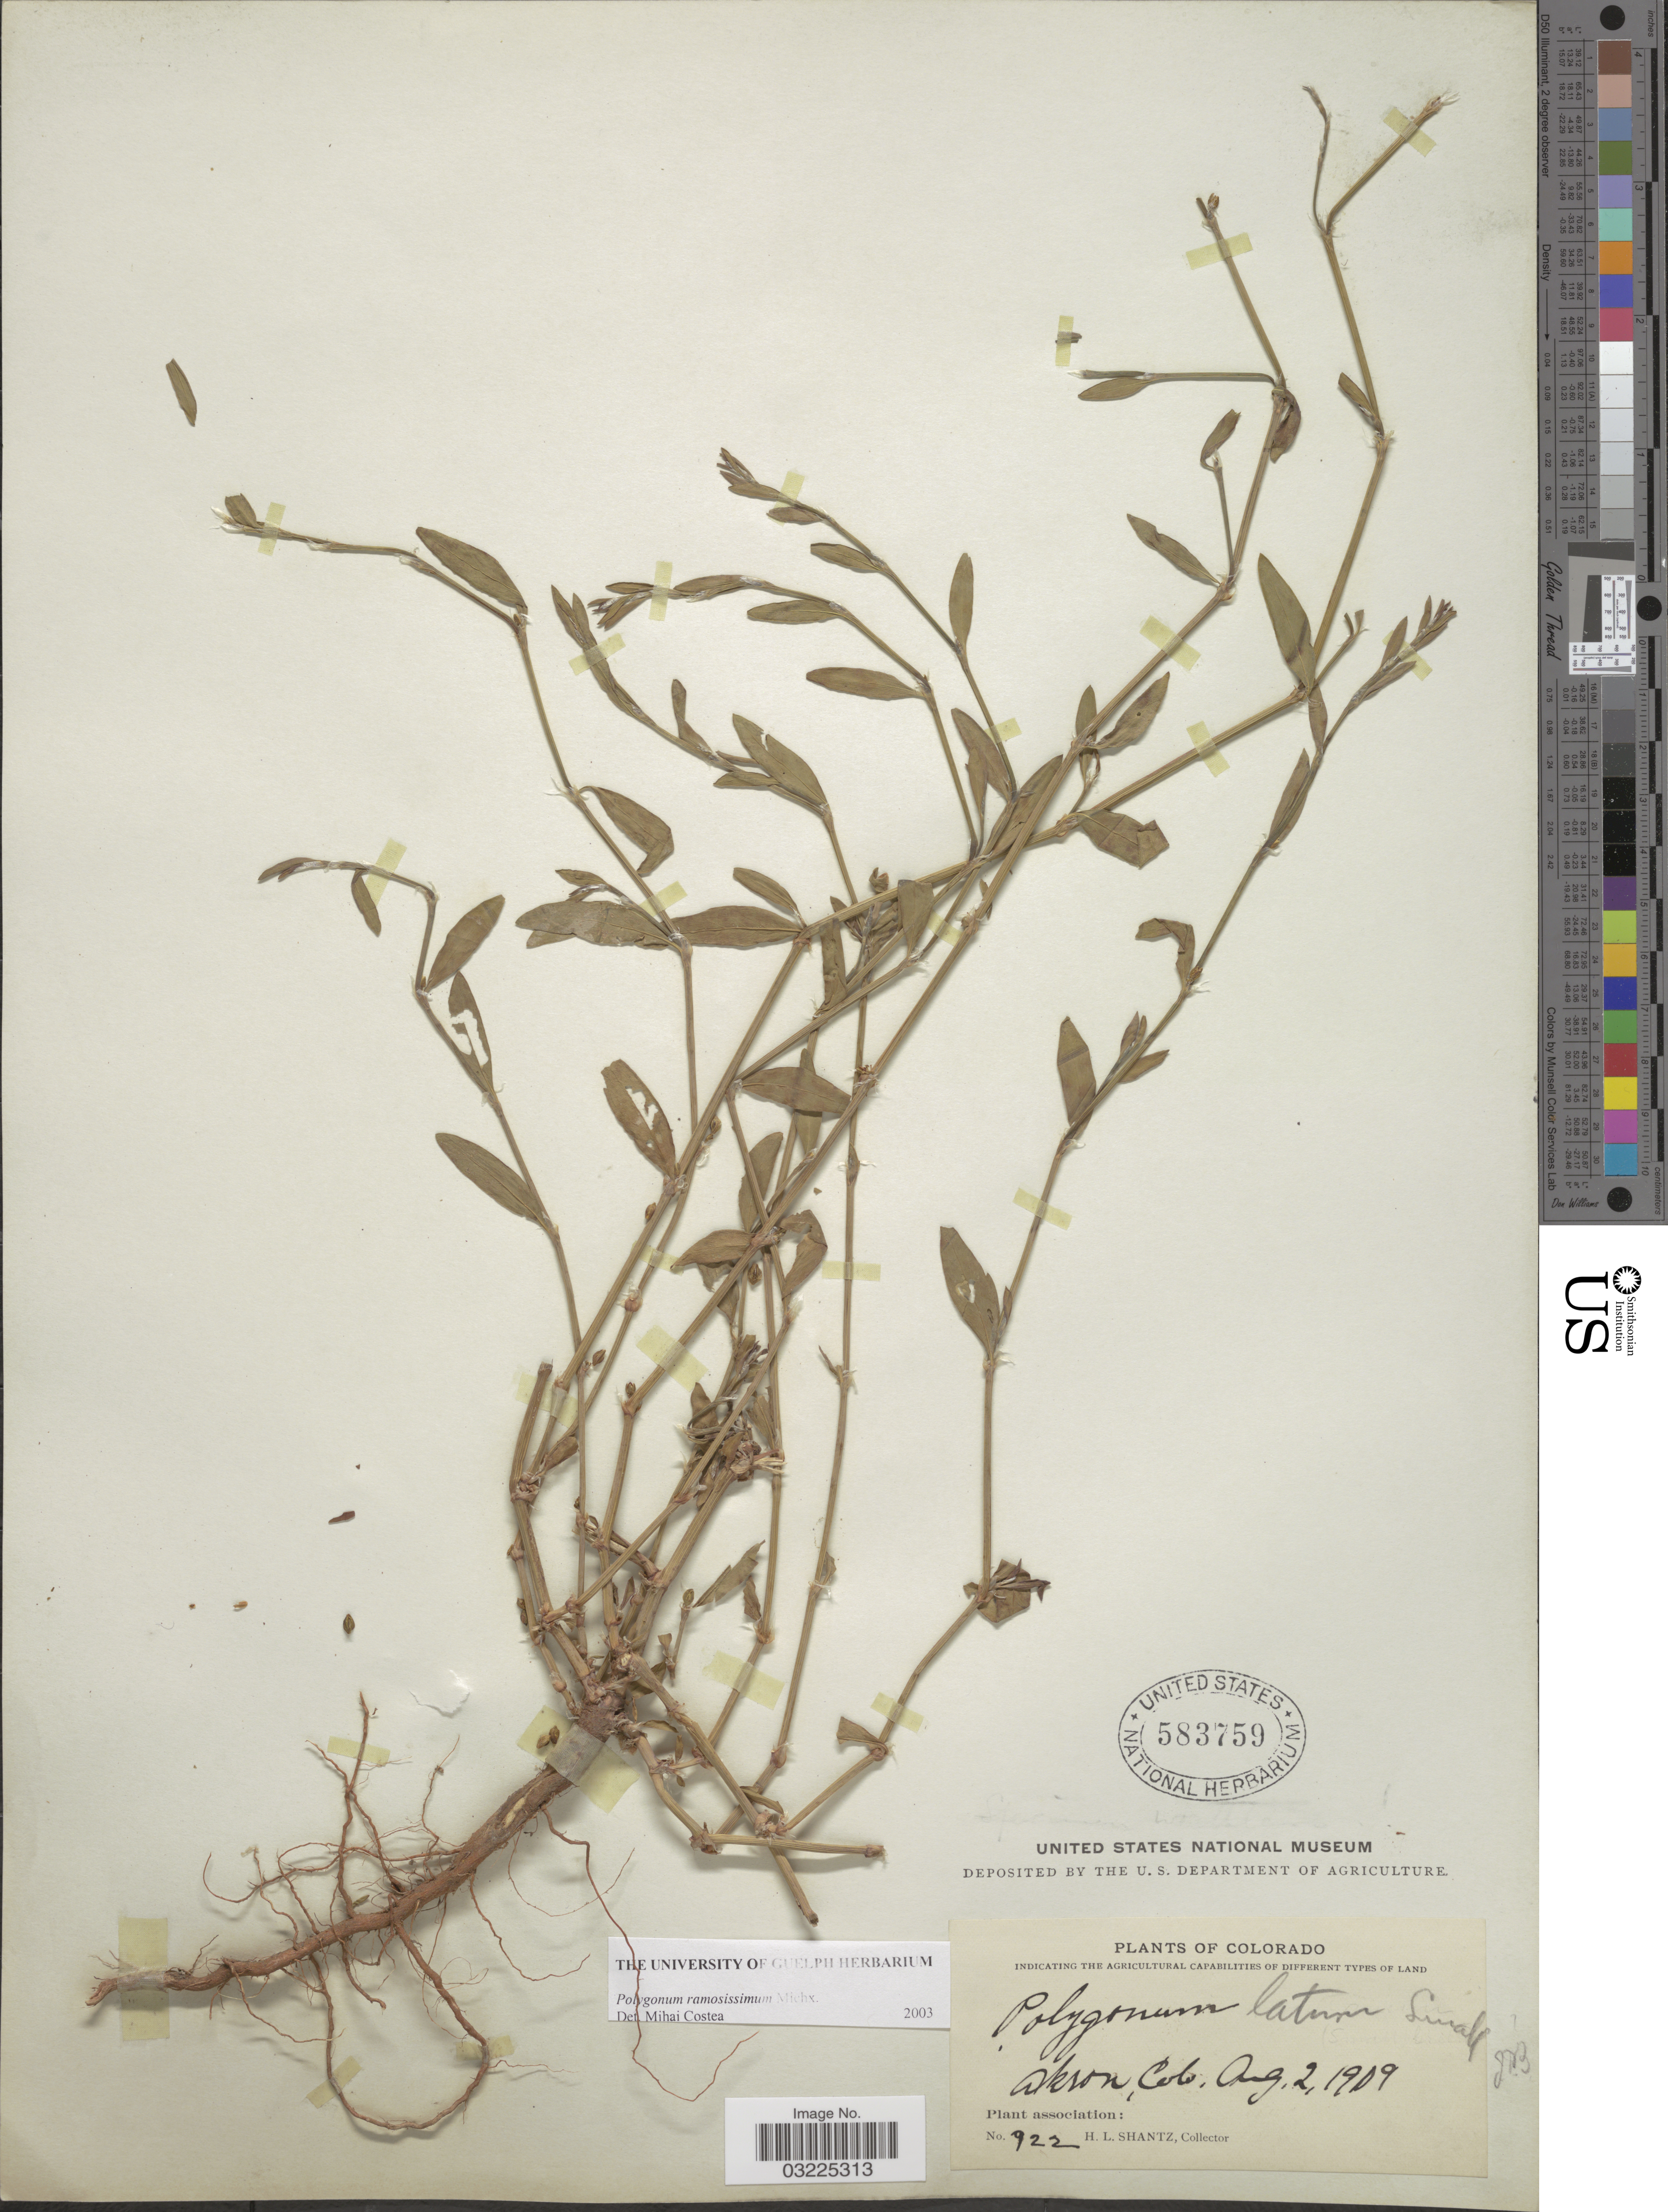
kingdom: Plantae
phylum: Tracheophyta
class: Magnoliopsida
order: Caryophyllales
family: Polygonaceae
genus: Polygonum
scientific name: Polygonum ramosissimum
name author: Michx.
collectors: H. Shantz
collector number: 922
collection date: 1909-08-02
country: United States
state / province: Colorado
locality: Akron, Colo.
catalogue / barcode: US 583759